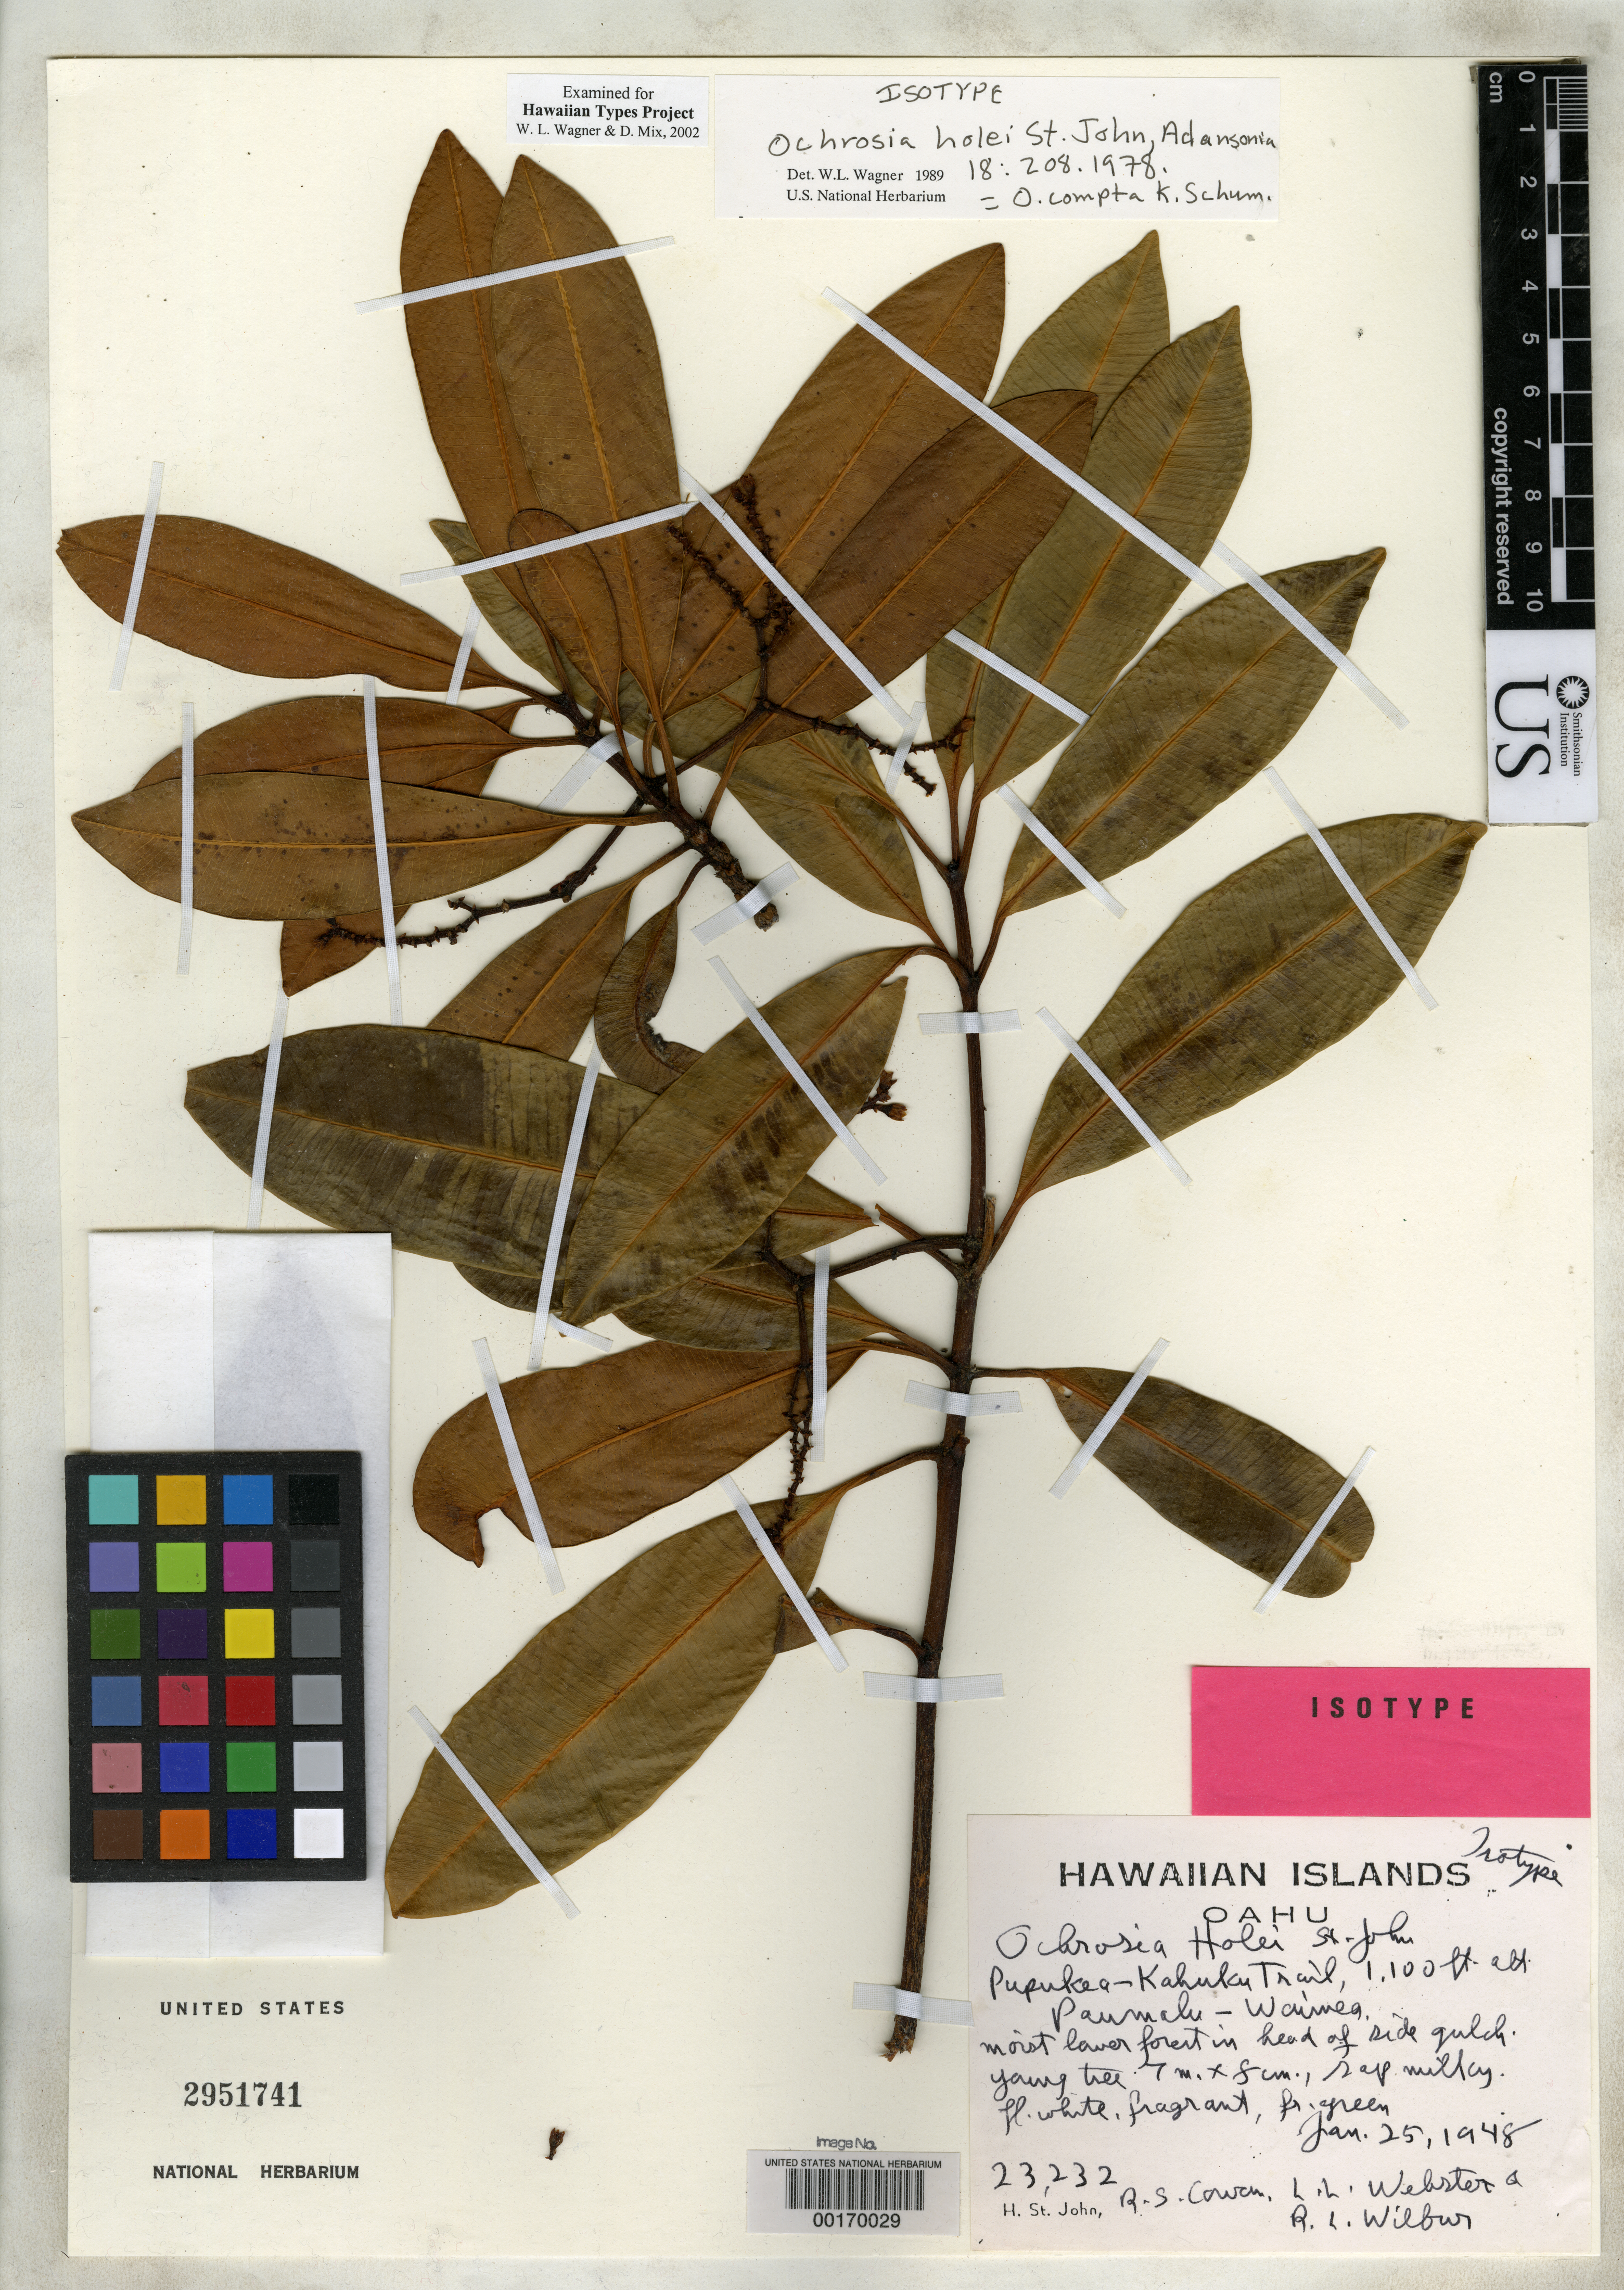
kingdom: Plantae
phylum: Tracheophyta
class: Magnoliopsida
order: Gentianales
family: Apocynaceae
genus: Ochrosia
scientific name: Ochrosia holei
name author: H. St. John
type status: Isotype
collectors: H. St. John, R. S. Cowan, L. L. Webster & R. L. Wilbur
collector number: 23232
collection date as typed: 25 Jan 1948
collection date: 1948-01-25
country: United States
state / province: Hawaii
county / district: Honolulu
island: Oahu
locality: Pupukea-Kahuku trail.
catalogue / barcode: US 2951741